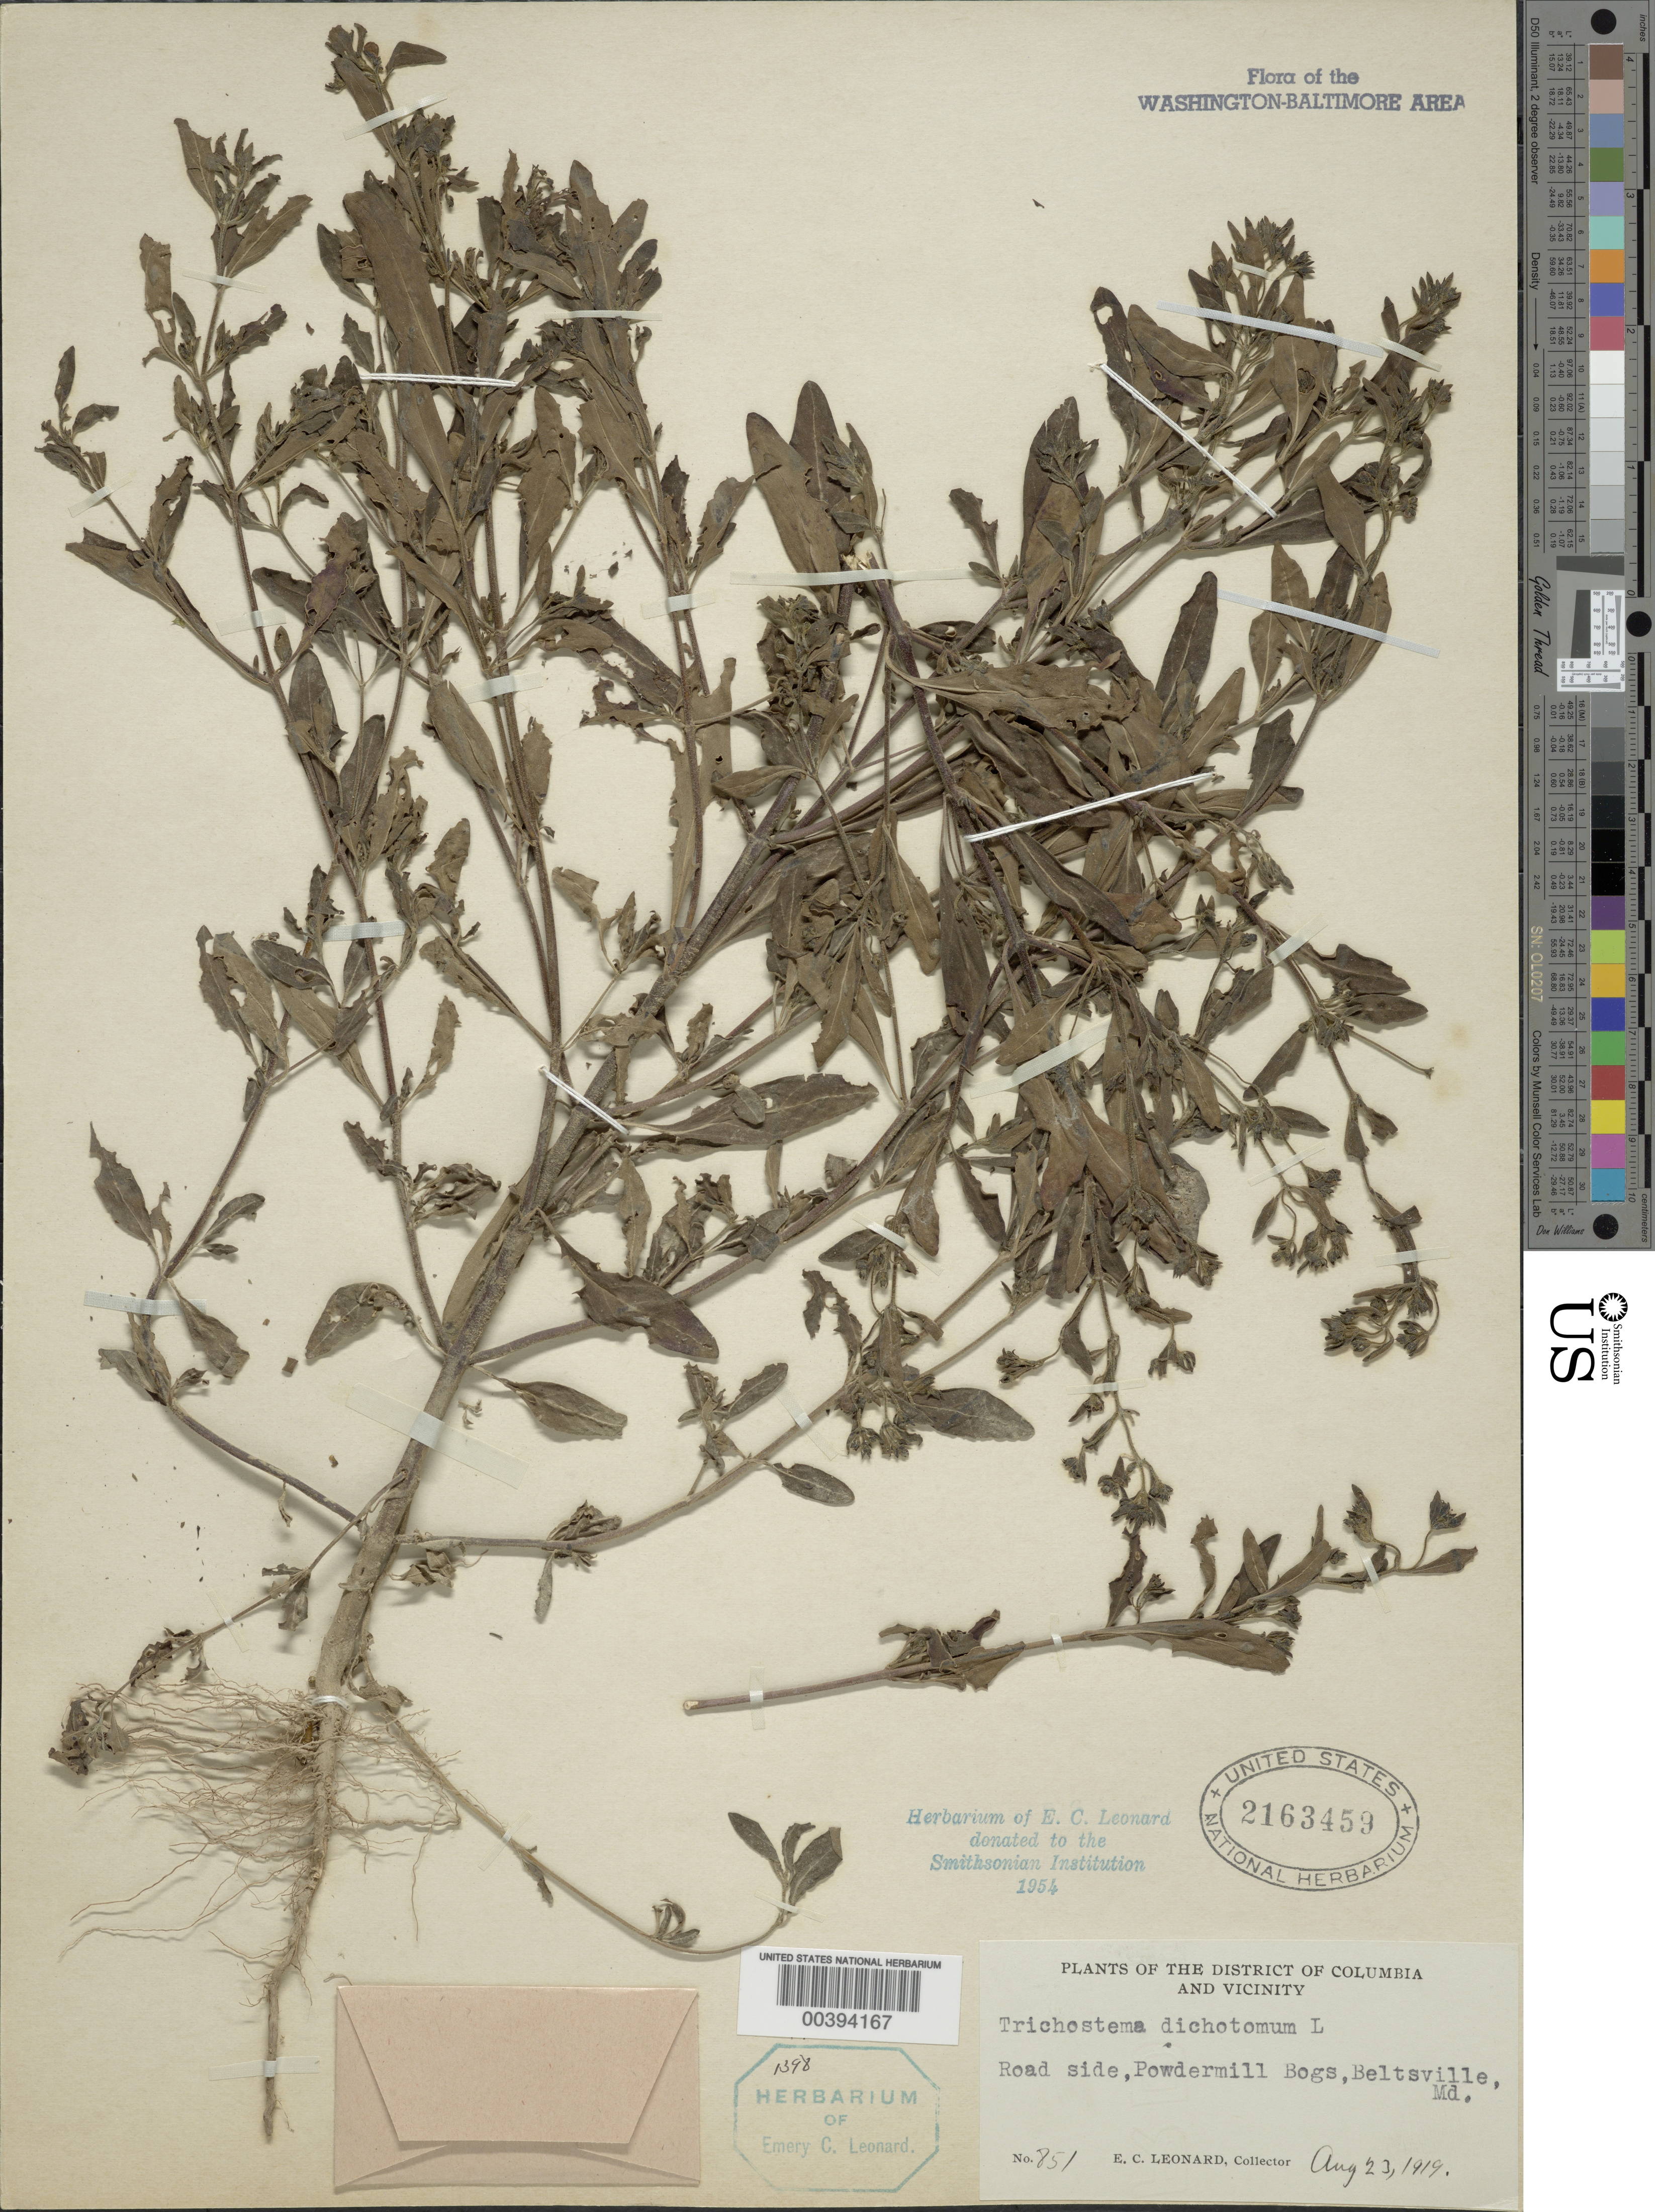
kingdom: Plantae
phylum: Tracheophyta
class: Magnoliopsida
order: Lamiales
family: Lamiaceae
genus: Trichostema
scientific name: Trichostema dichotomum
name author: L.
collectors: E. C. Leonard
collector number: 851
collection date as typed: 23 Aug 1919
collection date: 1919-08-23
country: United States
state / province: Maryland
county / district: Prince George's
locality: Powdermill Bogs, Beltsville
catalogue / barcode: US 2163459